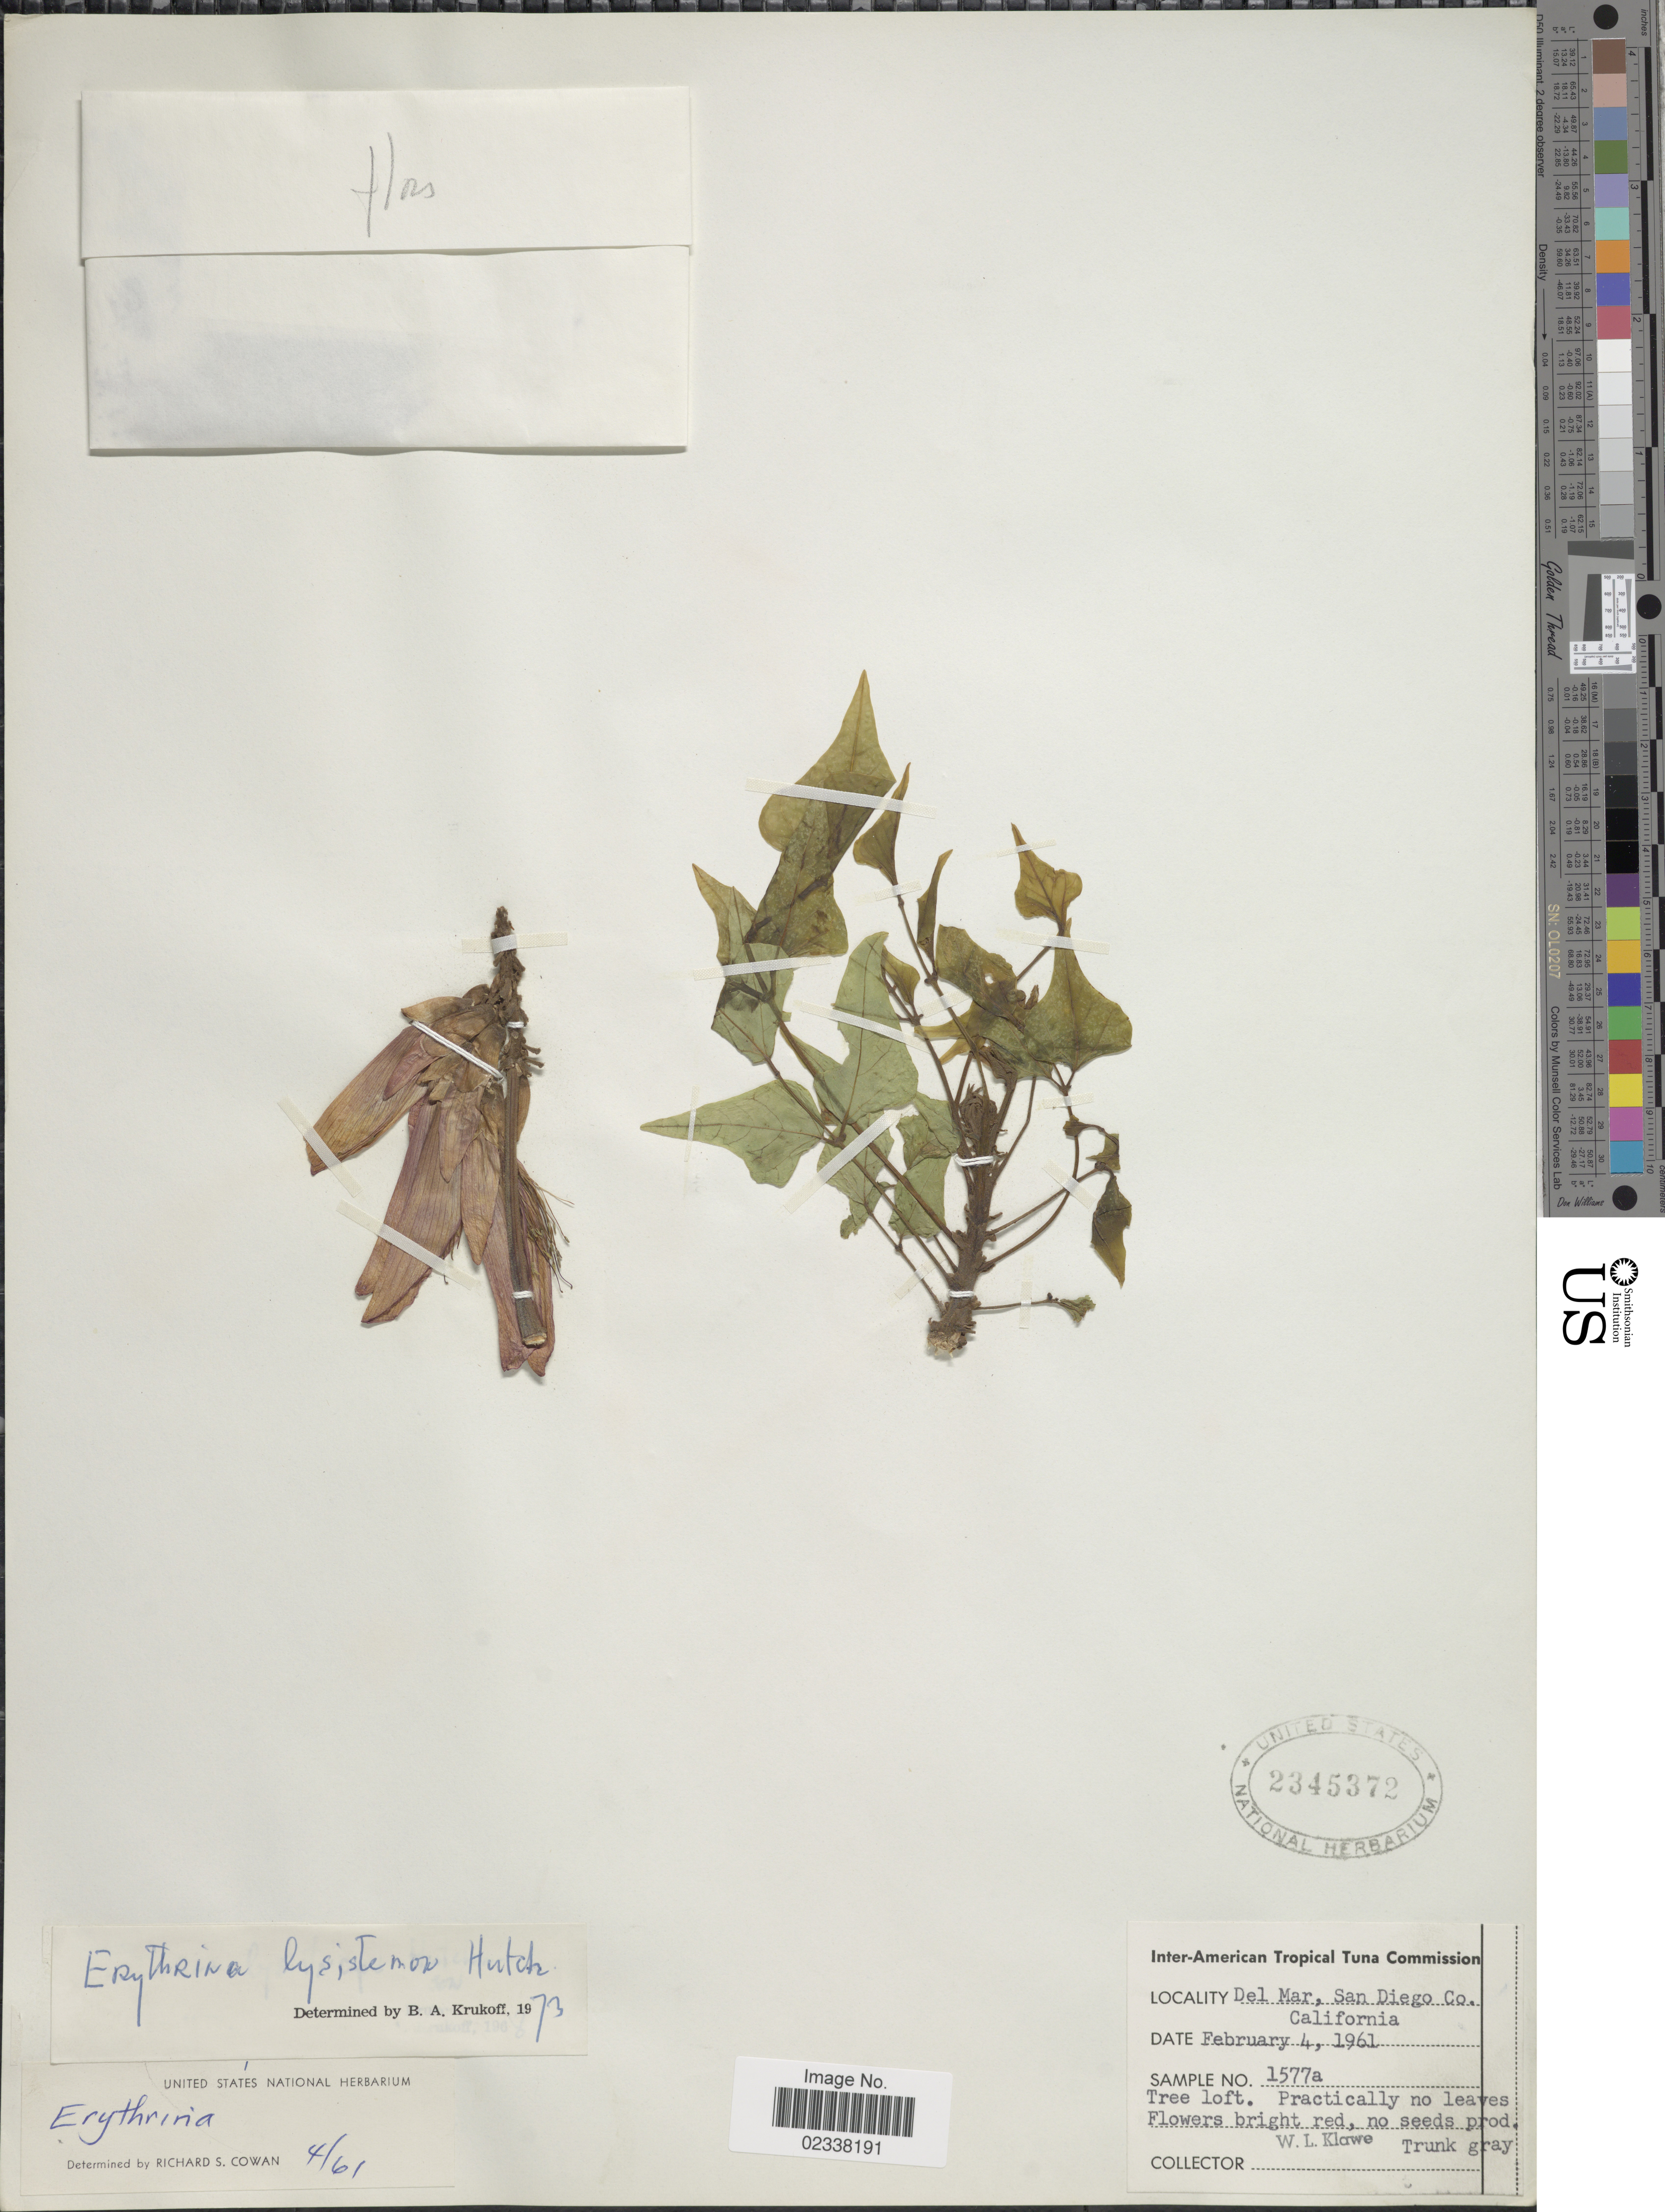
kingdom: Plantae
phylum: Tracheophyta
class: Magnoliopsida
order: Fabales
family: Fabaceae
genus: Erythrina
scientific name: Erythrina lysistemon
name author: Hutch.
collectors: W. Klawe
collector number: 1577a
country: United States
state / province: California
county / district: San Diego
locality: Del Mar, San Diego Co.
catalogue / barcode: US 2345372